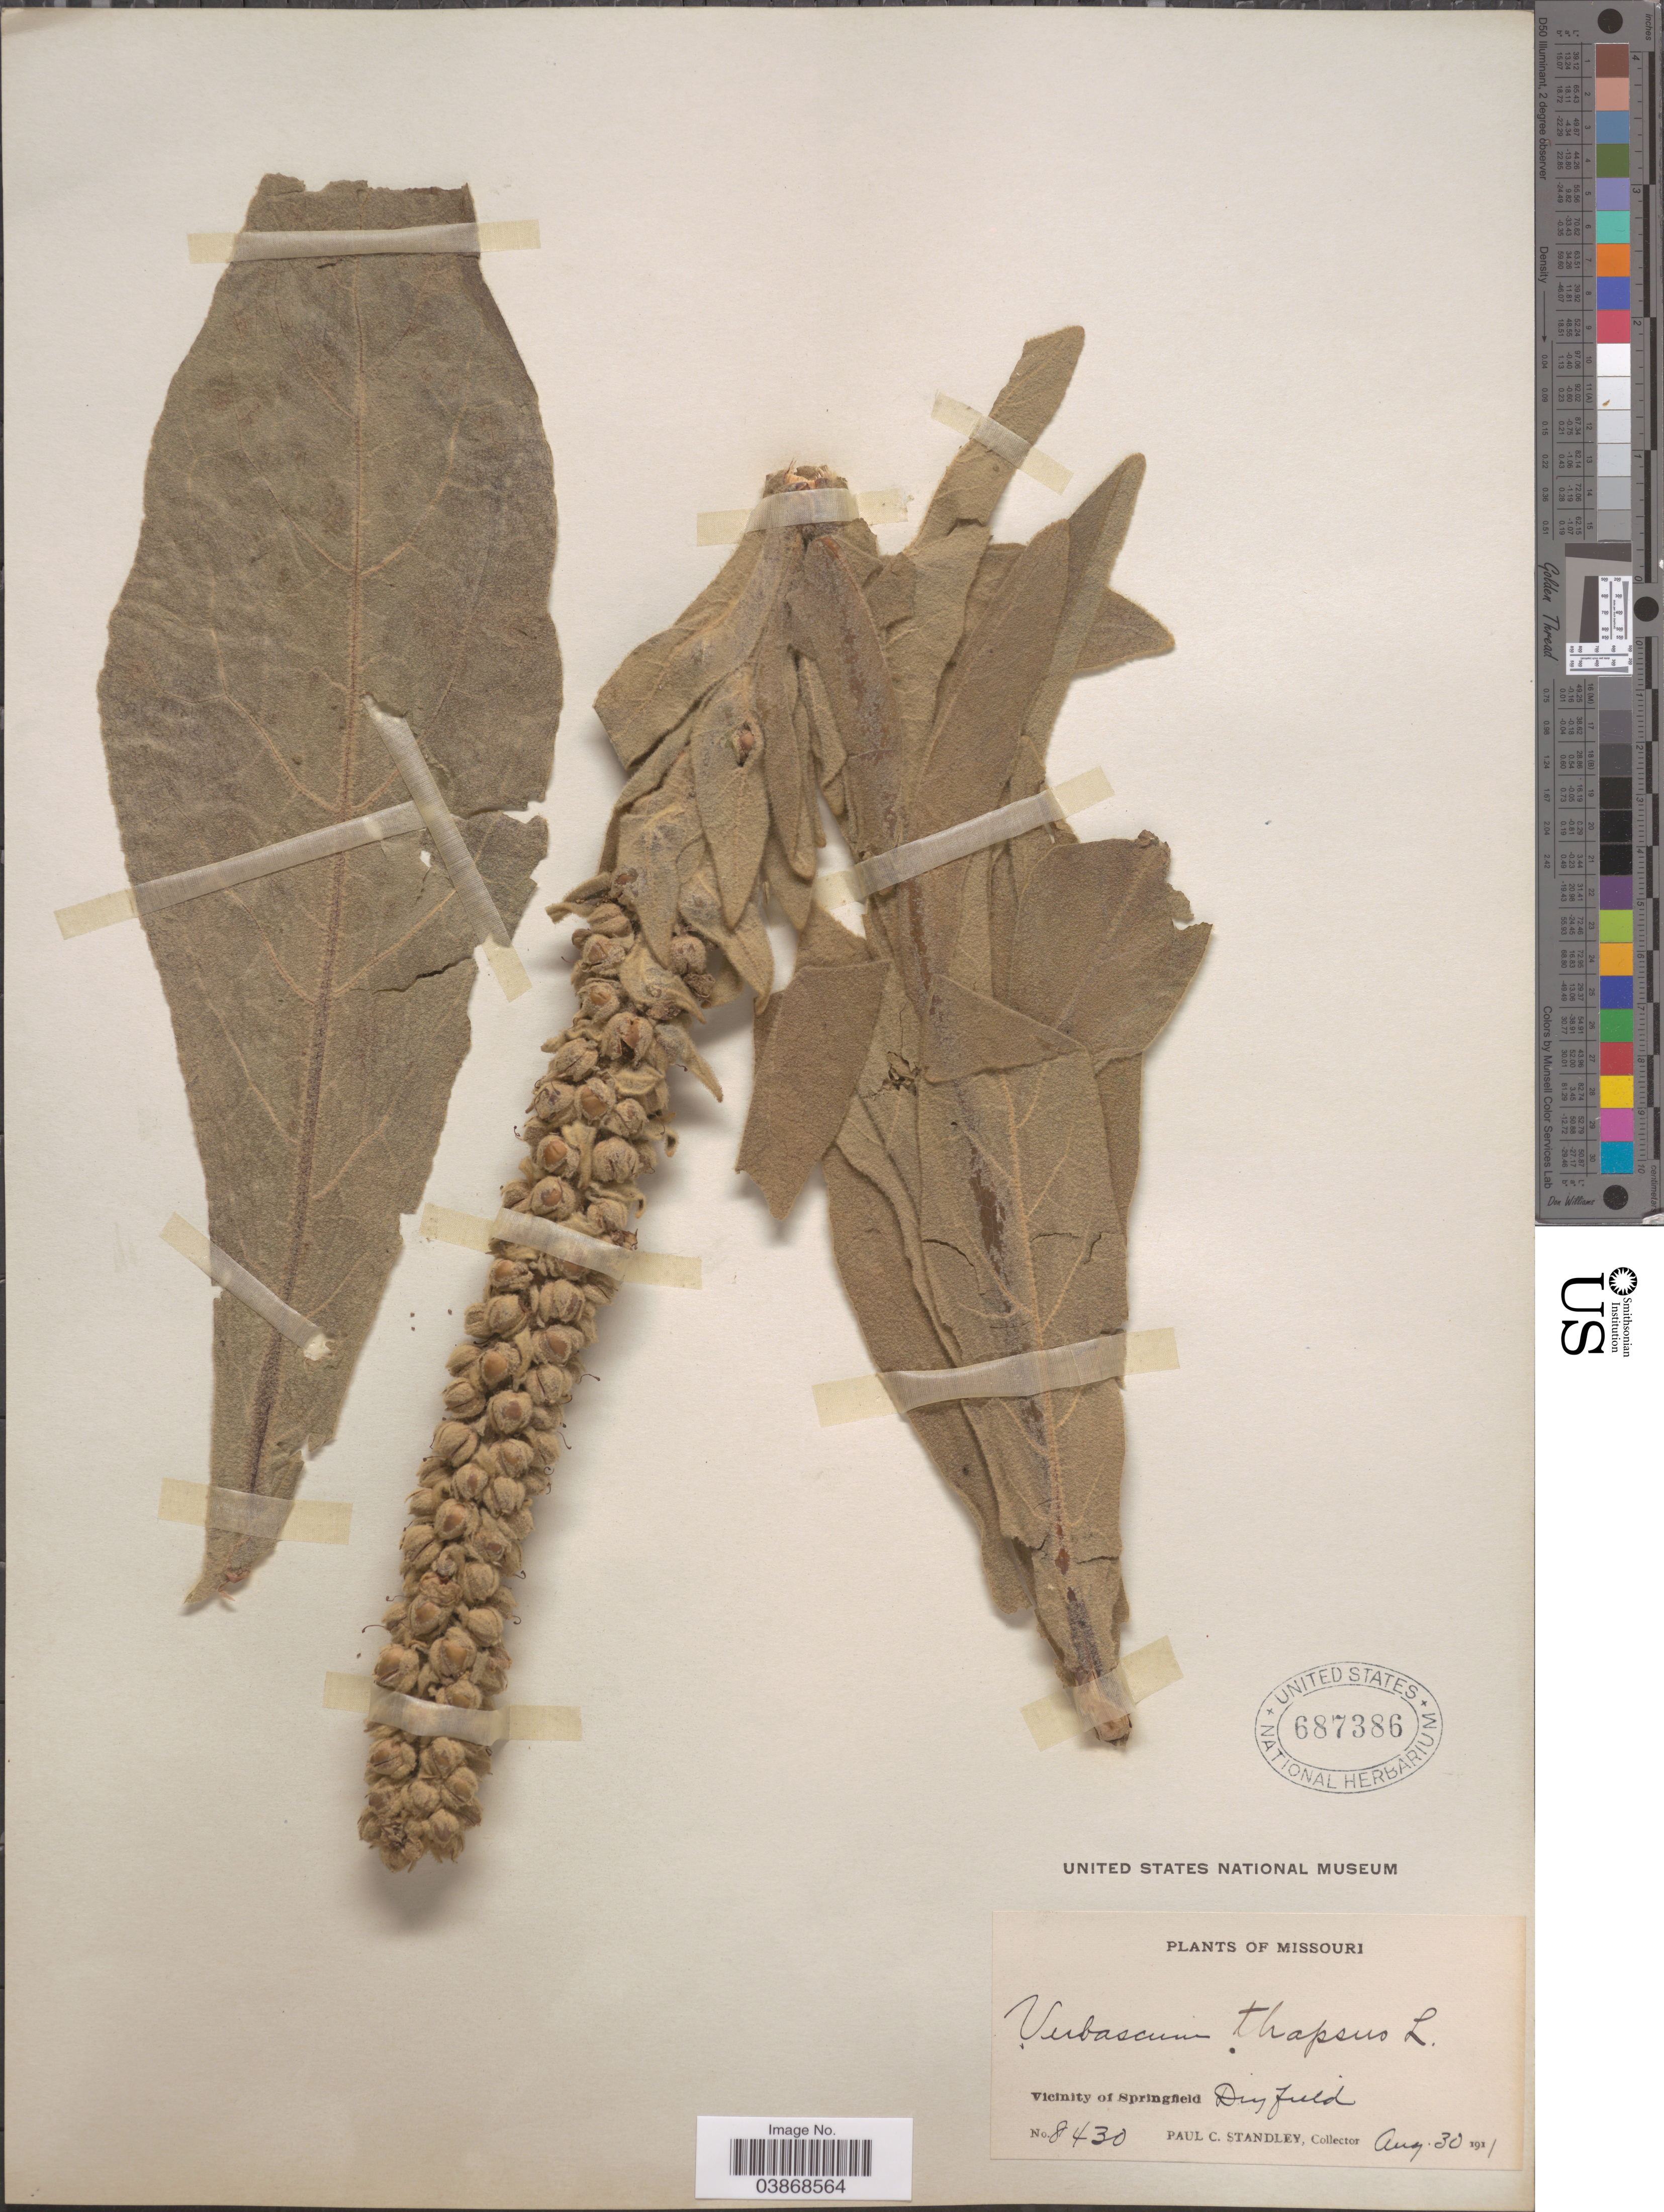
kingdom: Plantae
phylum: Tracheophyta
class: Magnoliopsida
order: Lamiales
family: Scrophulariaceae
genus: Verbascum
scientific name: Verbascum thapsus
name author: L.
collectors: P. C. Standley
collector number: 8430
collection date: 1911-08-30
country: United States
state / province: Missouri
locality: Vicinity of Springfield.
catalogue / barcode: US 687386